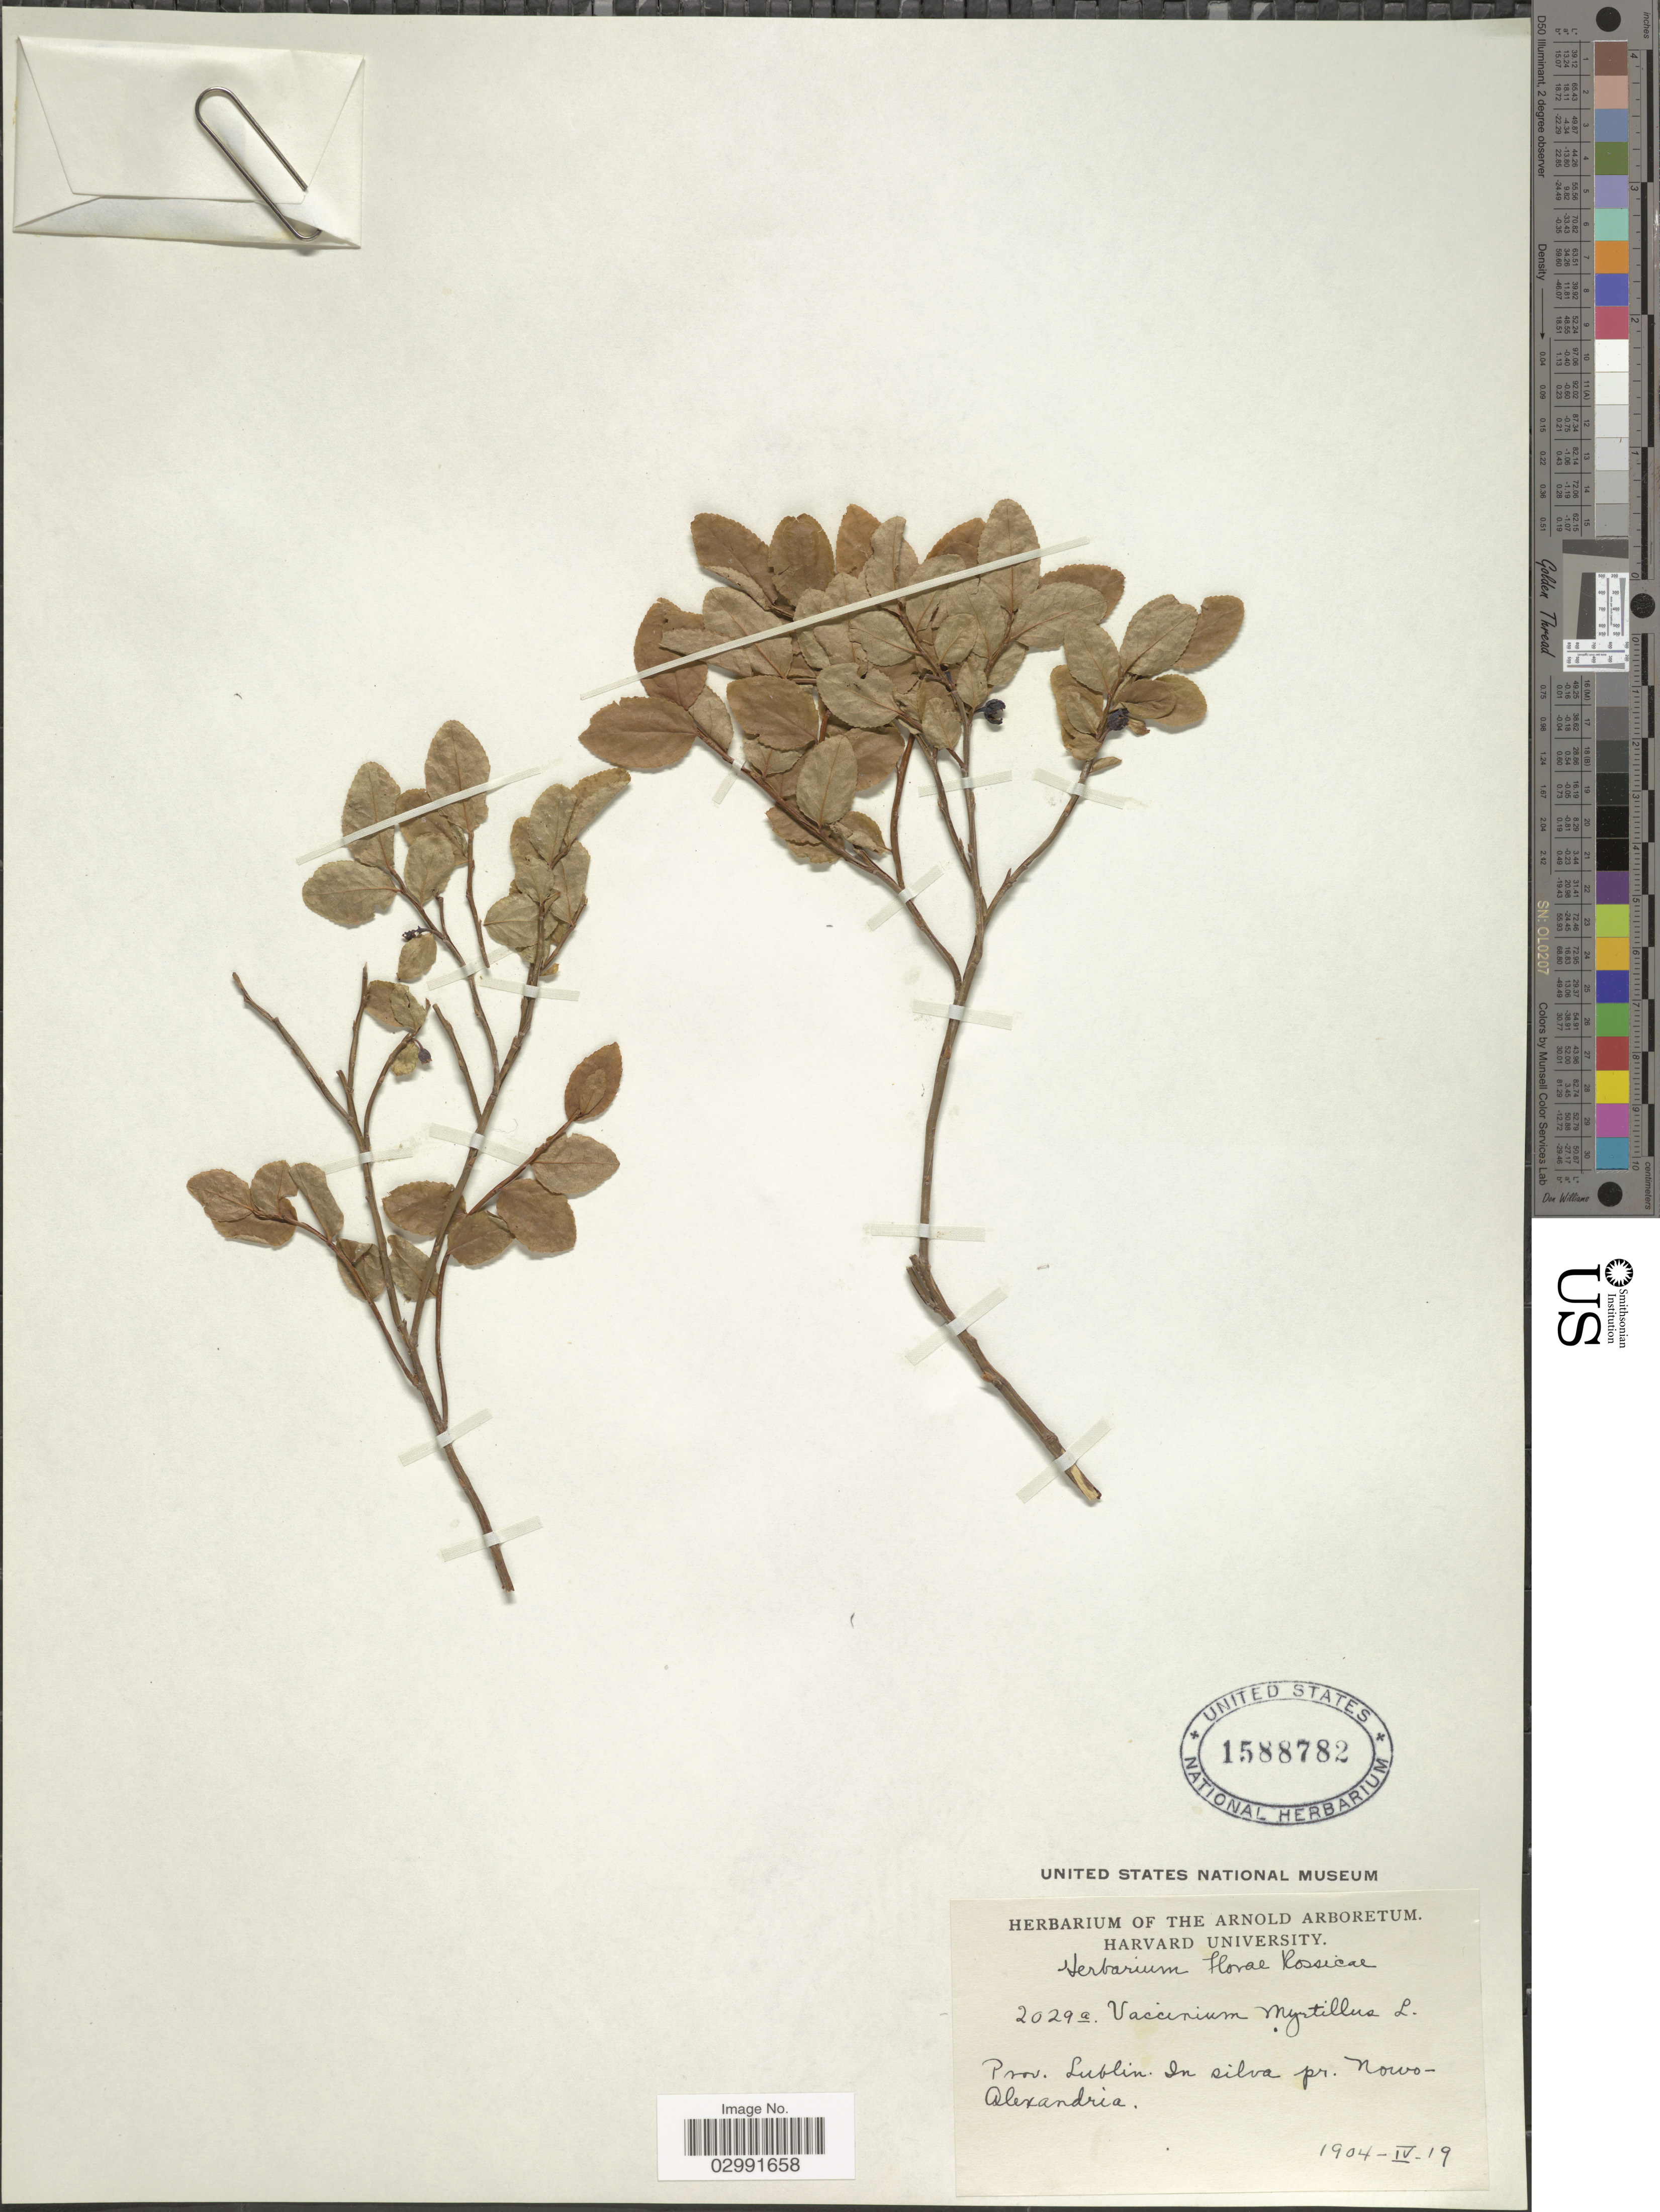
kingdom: Plantae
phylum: Tracheophyta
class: Magnoliopsida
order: Ericales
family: Ericaceae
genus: Vaccinium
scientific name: Vaccinium myrtillus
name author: L.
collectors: Ex herb. of the Arnold Arboretum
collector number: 2029a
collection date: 1904-04-09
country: Poland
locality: Prov. Lublin. In silva pr. Nowo-Alexandria.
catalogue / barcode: US 1588782